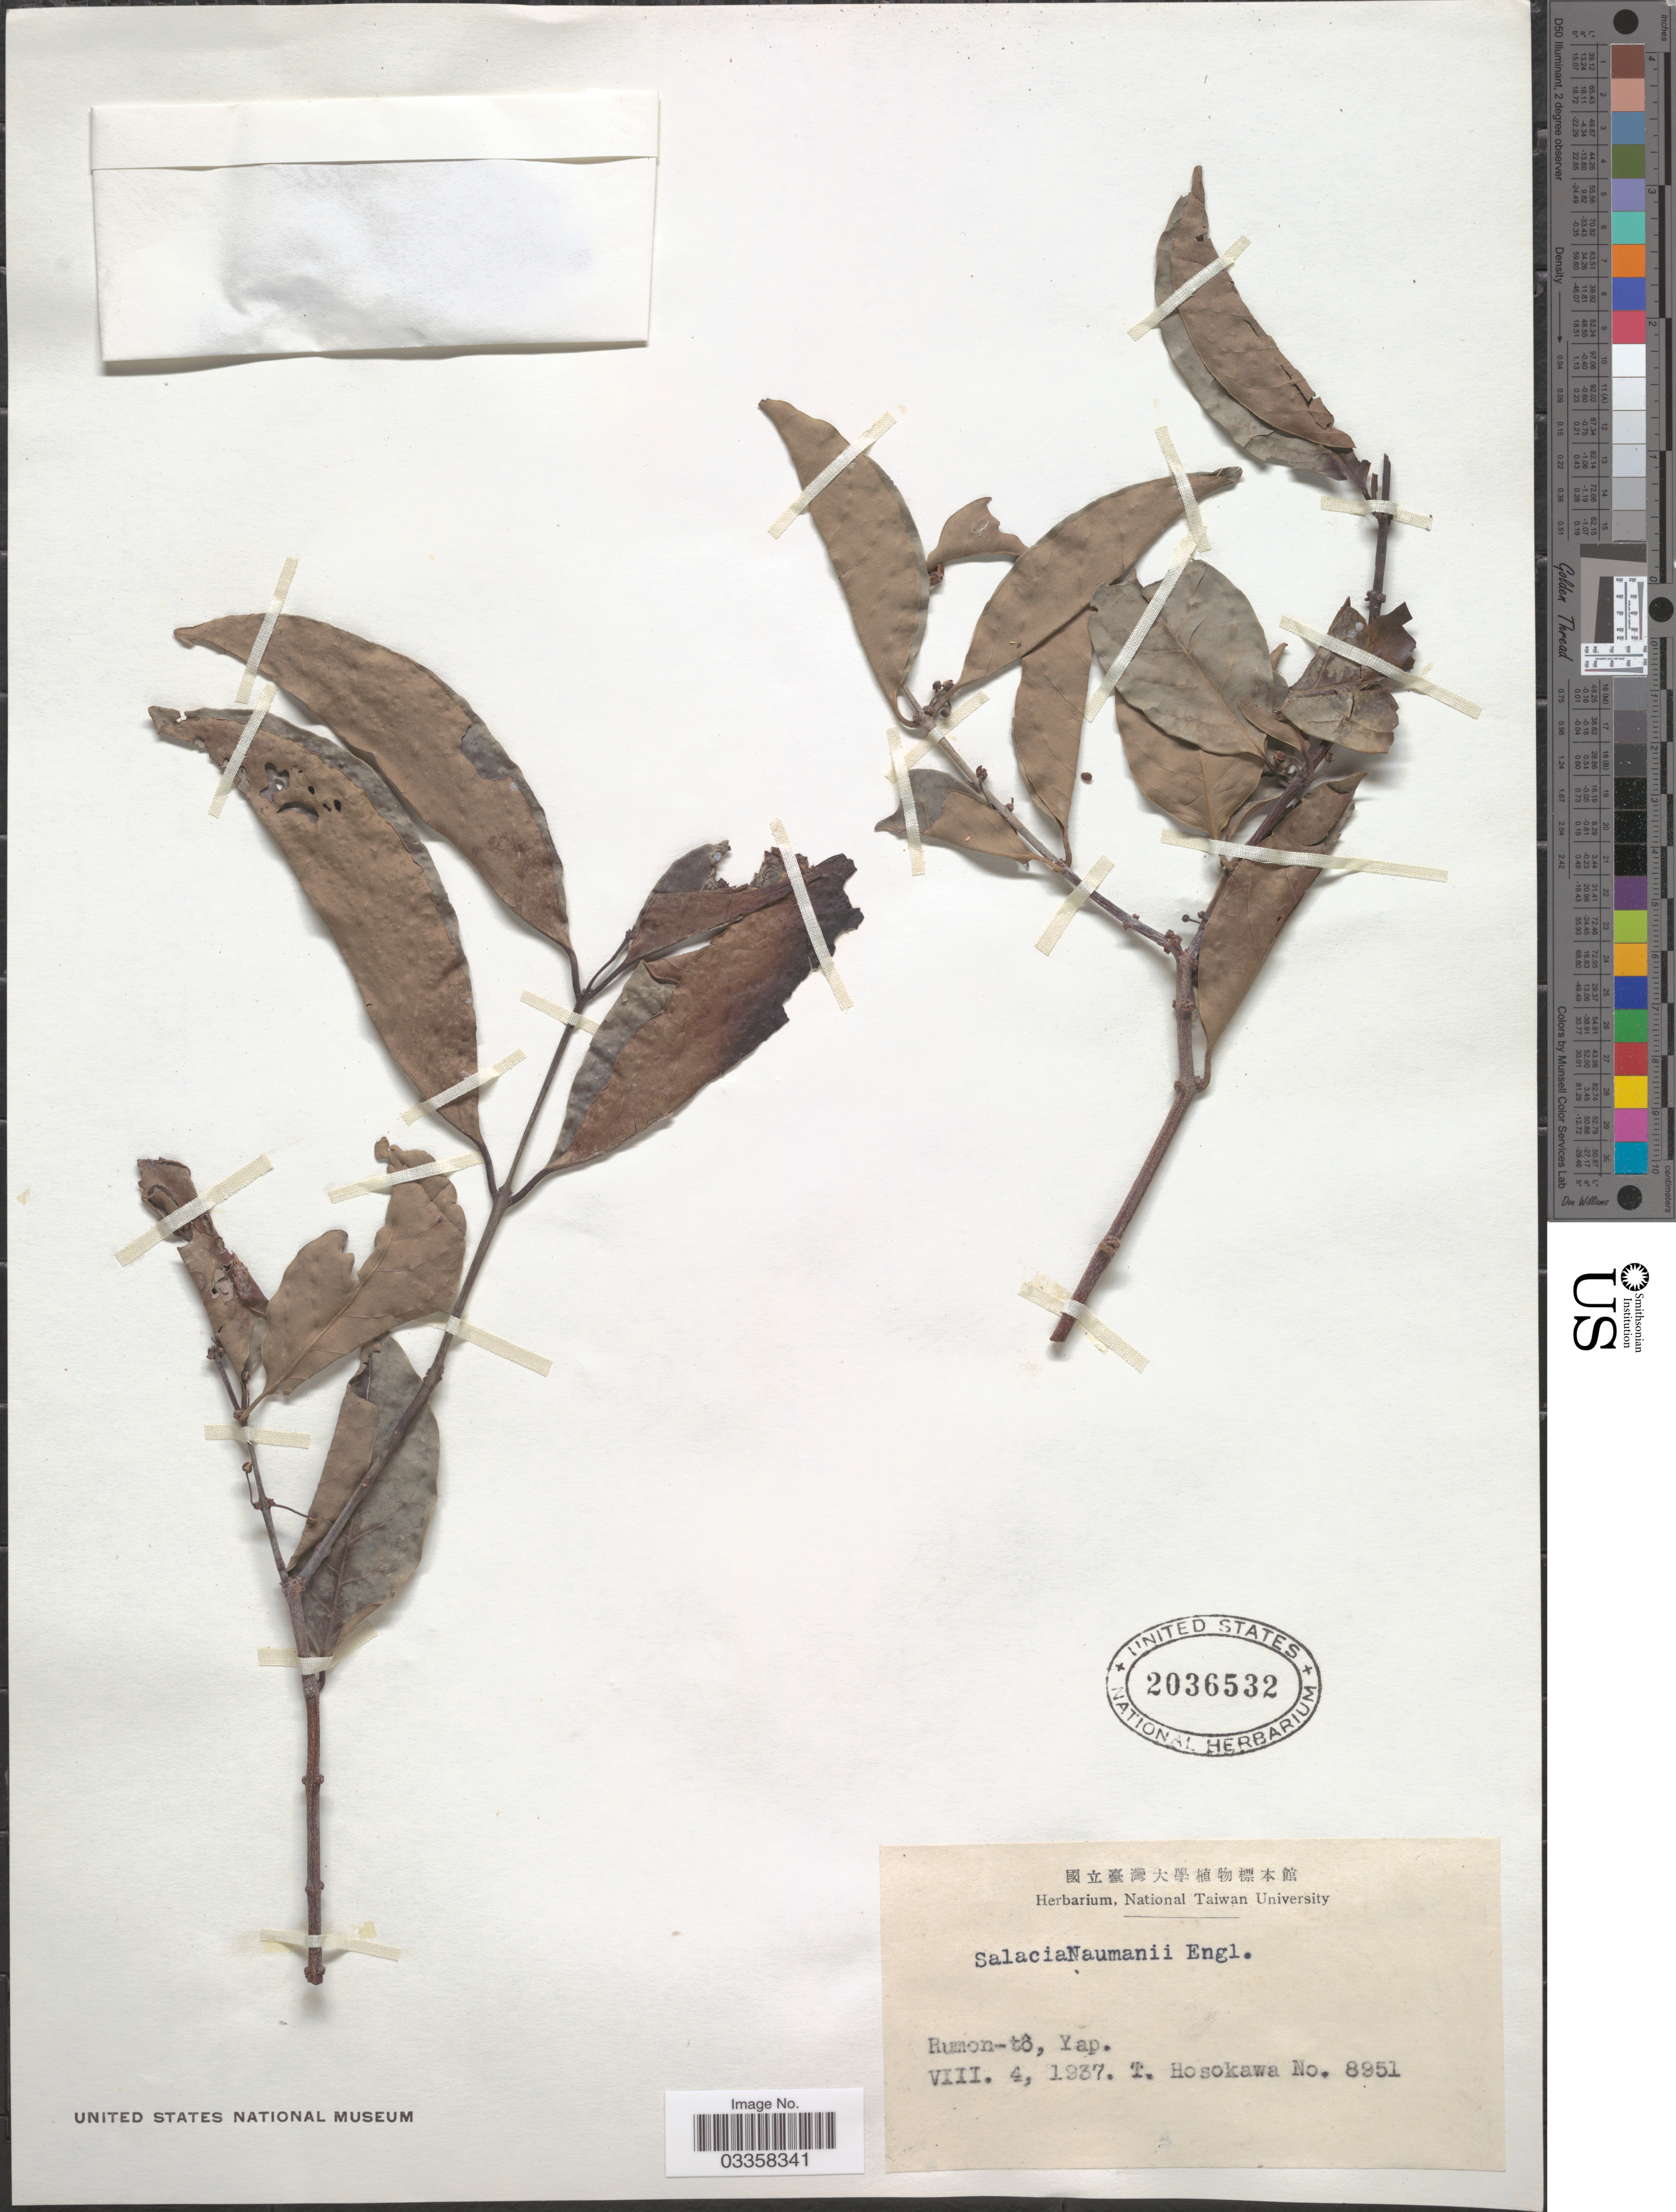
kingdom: Plantae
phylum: Tracheophyta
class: Magnoliopsida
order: Celastrales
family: Celastraceae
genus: Salacia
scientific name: Salacia prinoides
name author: (Willd.) DC.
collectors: T. Hosokawa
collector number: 8951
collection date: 1937-08-04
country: Micronesia, Federated States of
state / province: Yap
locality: Rumon-tô.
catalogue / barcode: US 2036532